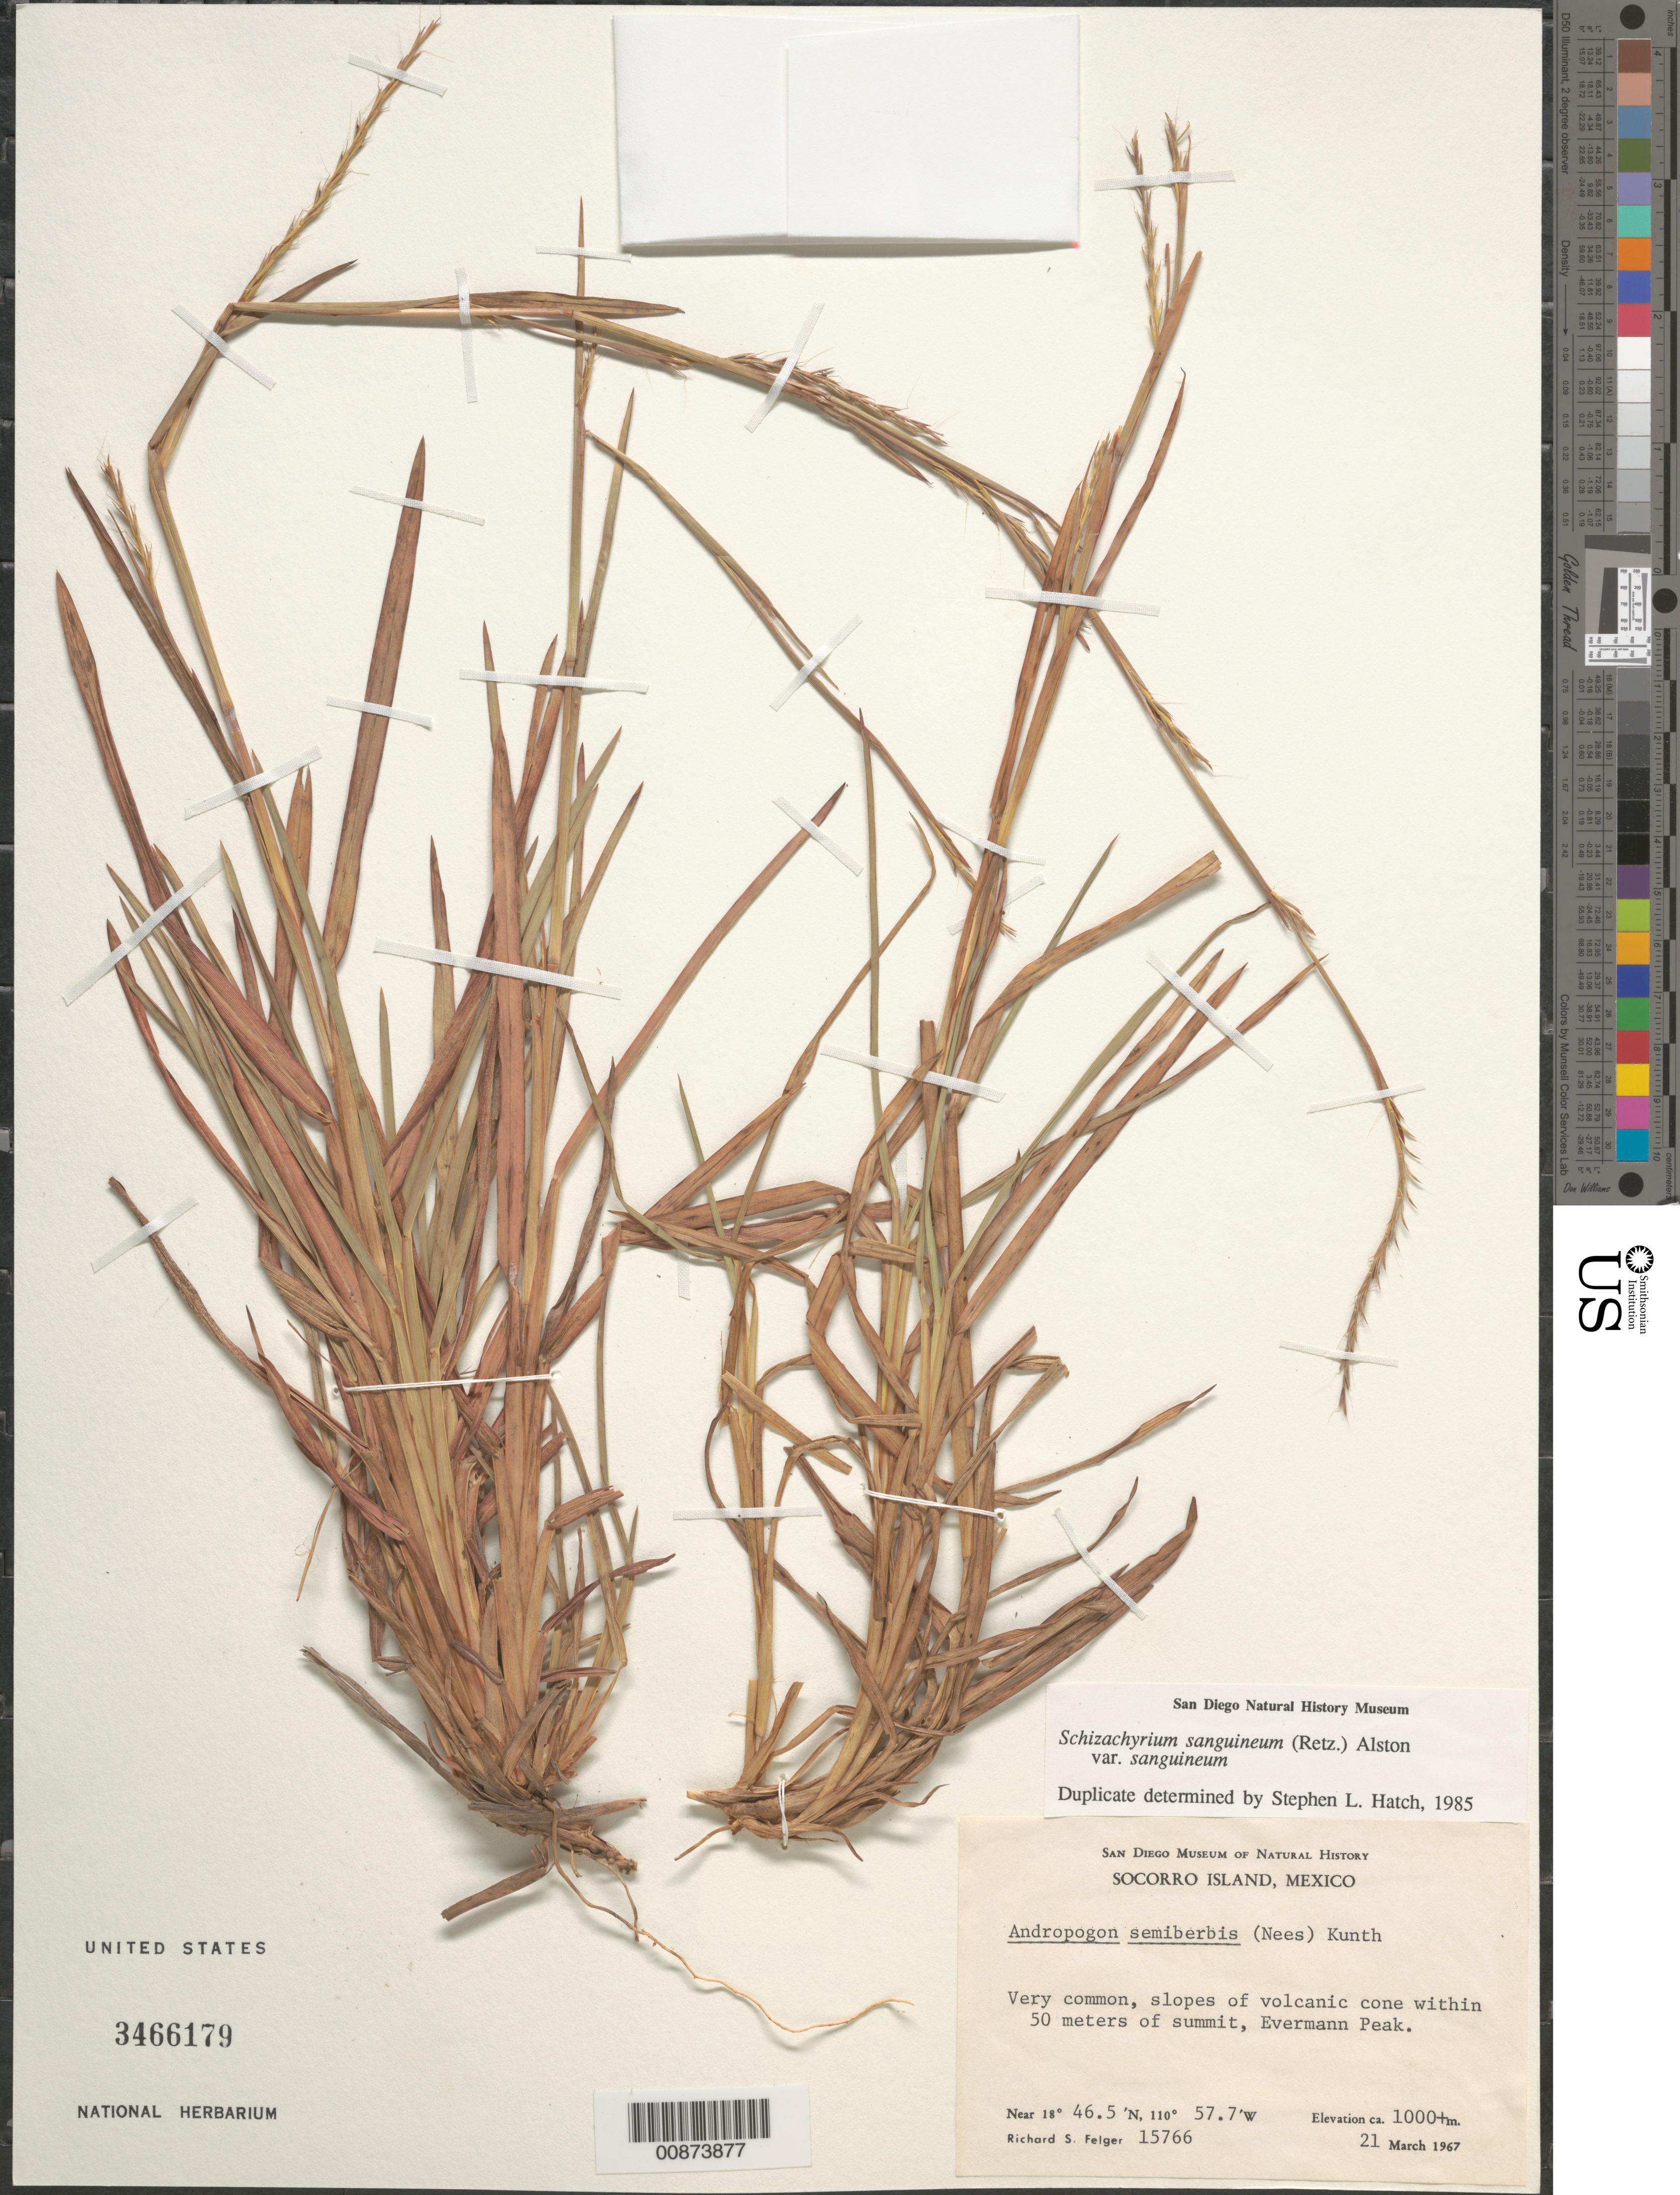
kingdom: Plantae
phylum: Tracheophyta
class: Liliopsida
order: Poales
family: Poaceae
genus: Andropogon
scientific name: Andropogon semiberbis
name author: (Nees) Kunth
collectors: R. S. Felger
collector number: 15766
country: Mexico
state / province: Colima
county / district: Manzanillo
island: Socorro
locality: Evermann Peak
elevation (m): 1000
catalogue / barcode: US 3466179